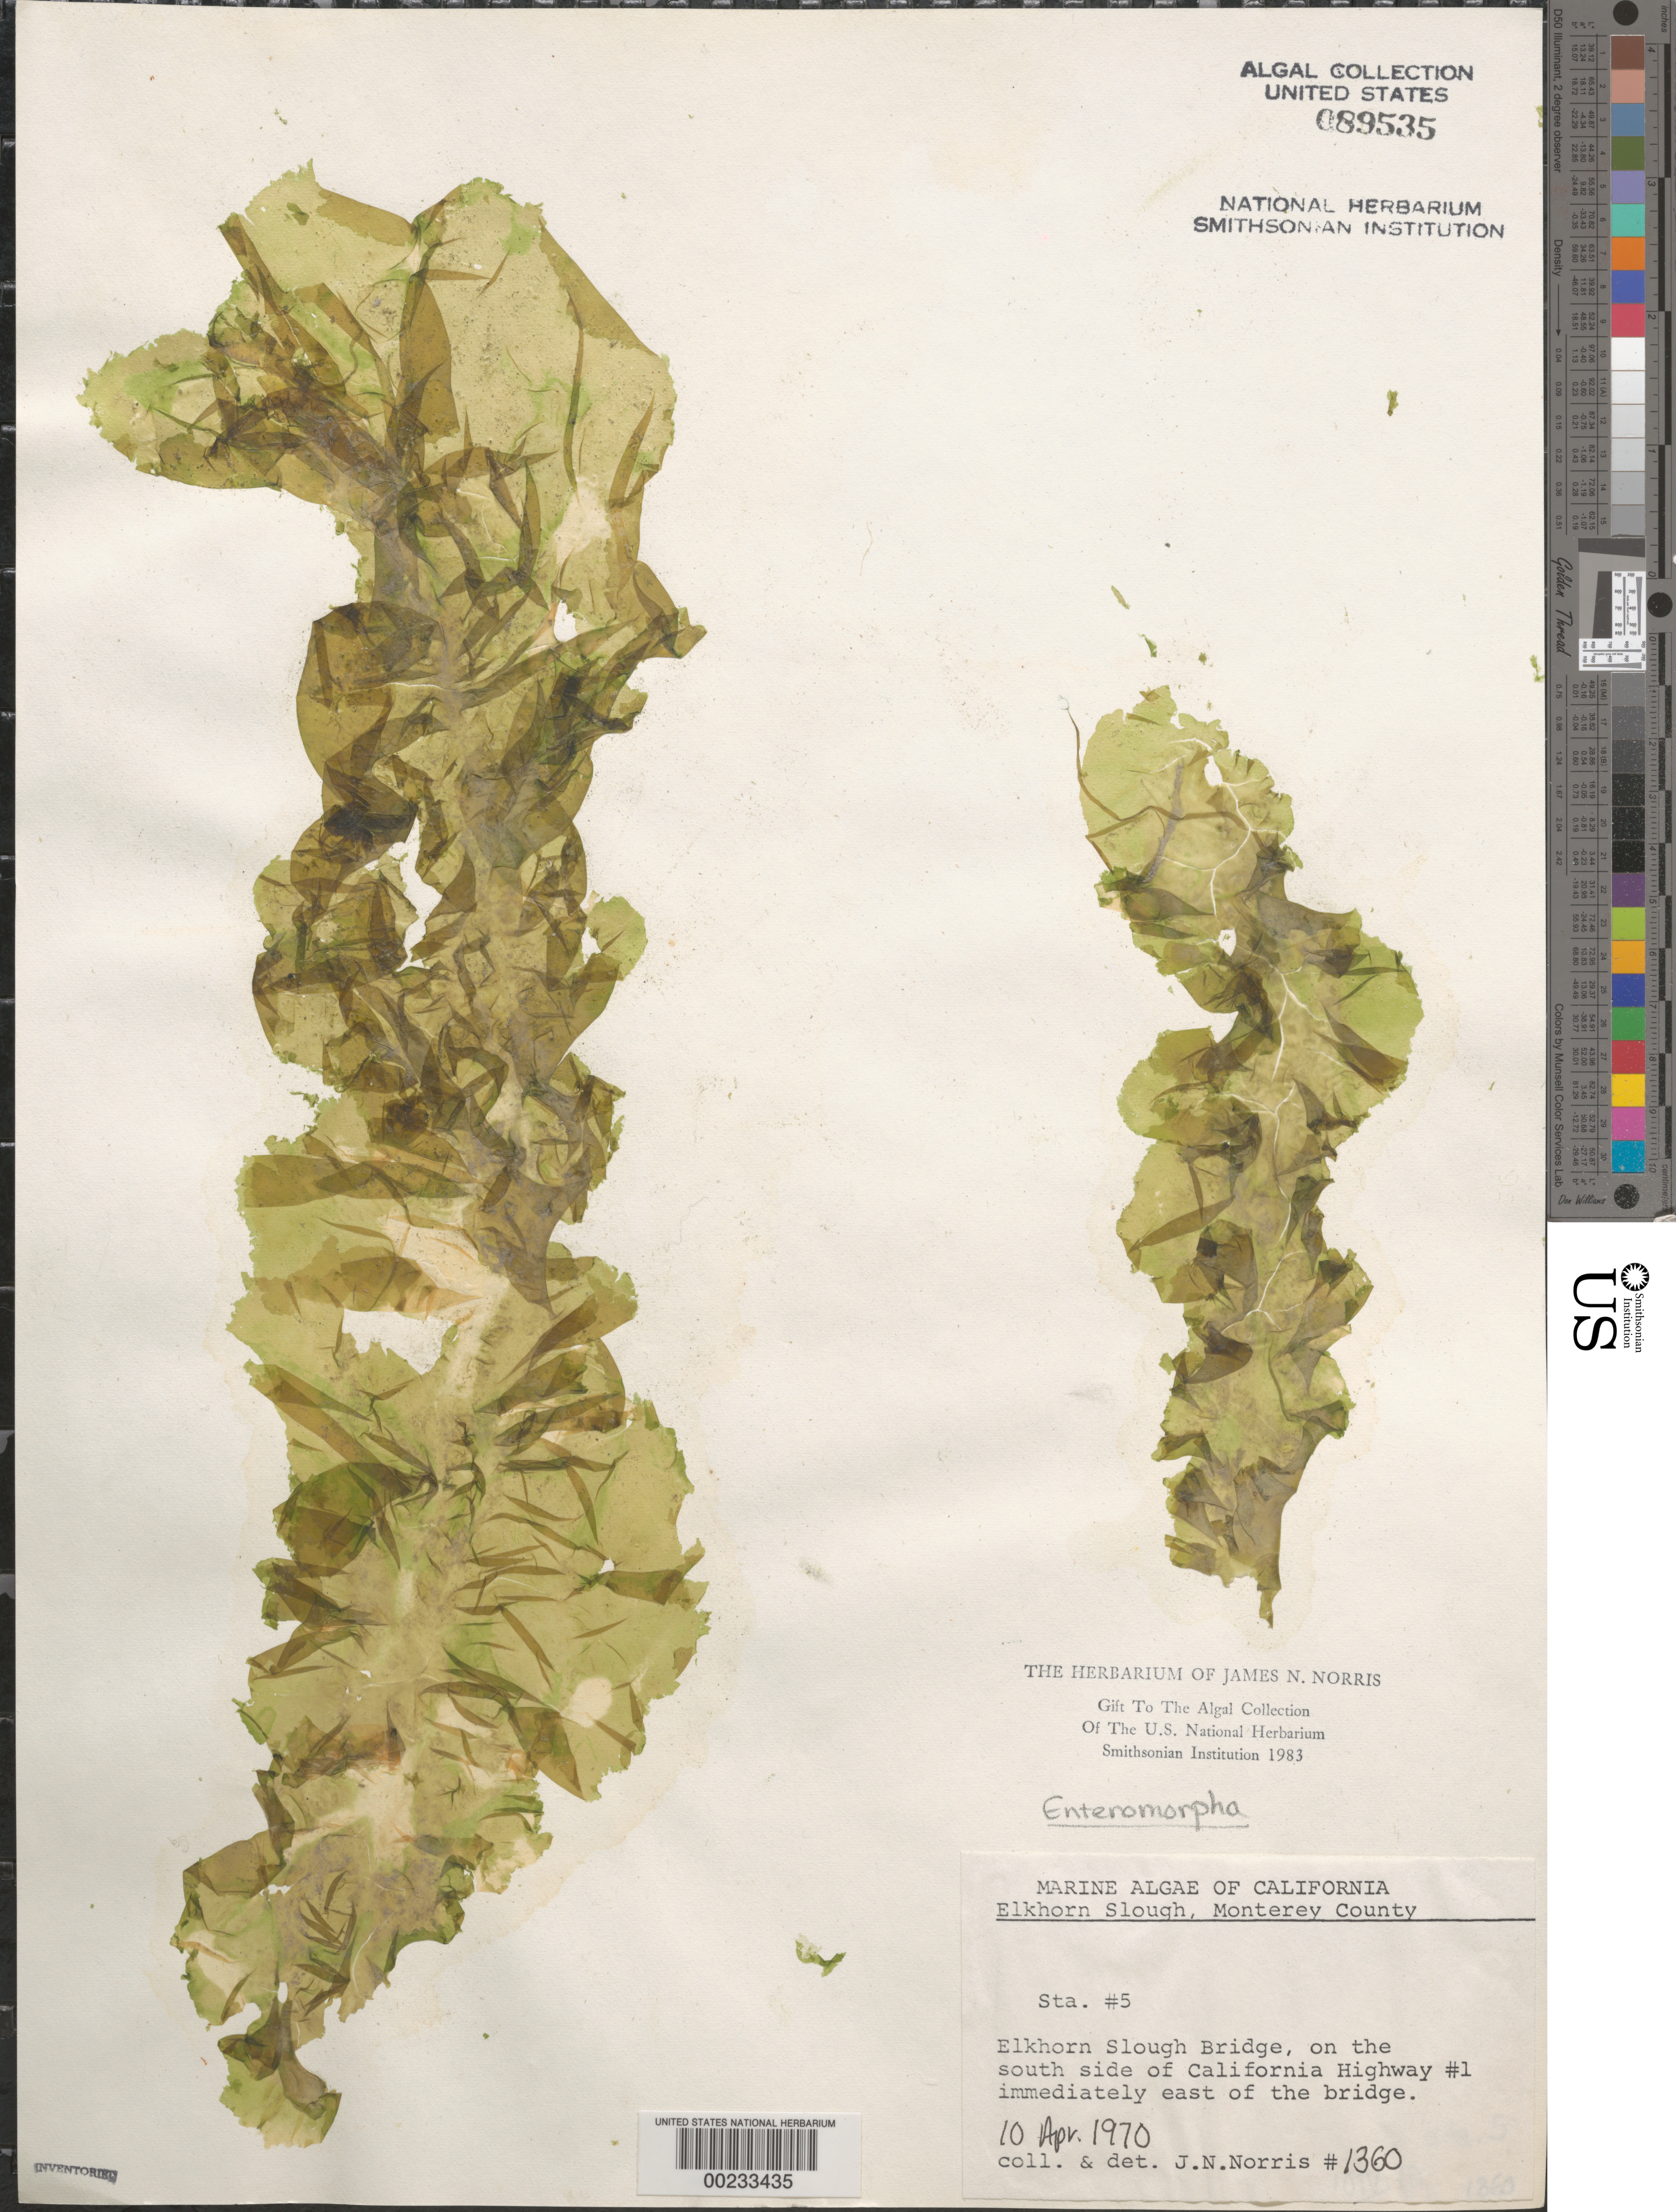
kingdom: Plantae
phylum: Chlorophyta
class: Ulvophyceae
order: Ulvales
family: Ulvaceae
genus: Ulva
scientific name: Ulva sp.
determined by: Algae name updating Project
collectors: J. N. Norris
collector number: JN-1360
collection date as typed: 10 Apr 1970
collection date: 1970-04-10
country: United States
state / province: California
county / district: Monterey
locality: Elkhorn Slough, Elkhorn Slough Bridge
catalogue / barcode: US 89535